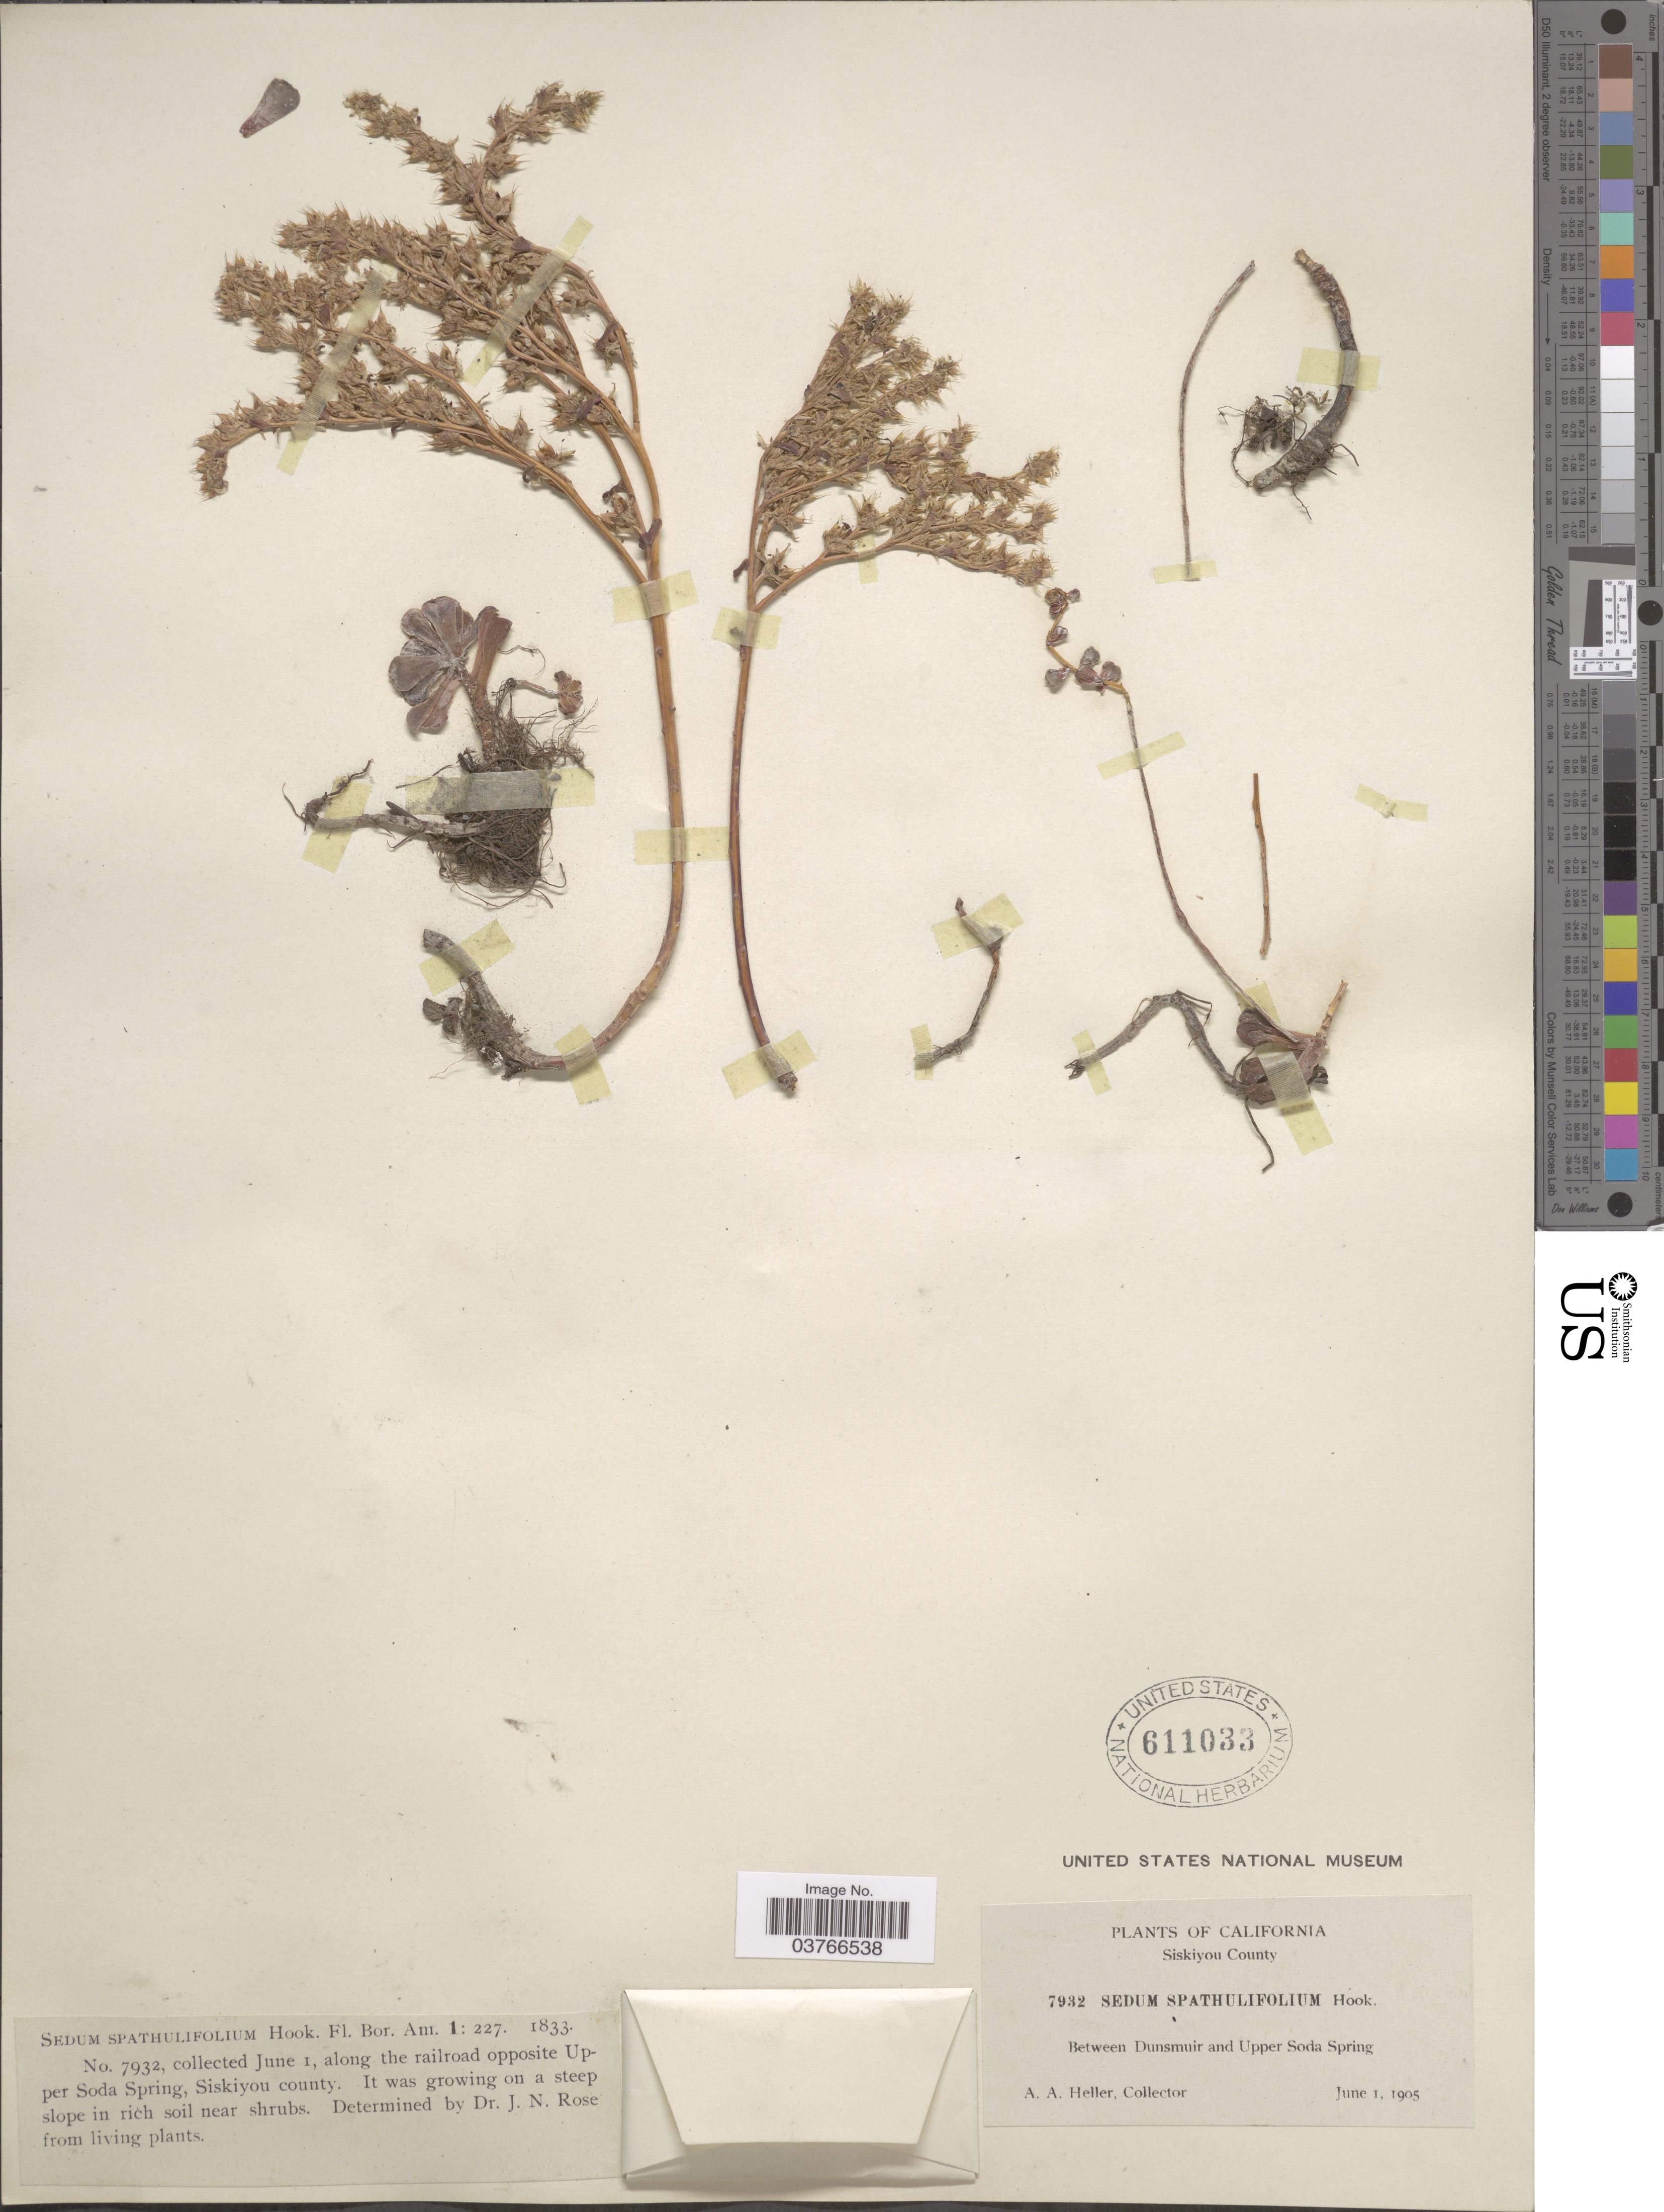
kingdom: Plantae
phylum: Tracheophyta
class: Magnoliopsida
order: Saxifragales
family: Crassulaceae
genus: Sedum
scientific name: Sedum spathulifolium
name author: Hook.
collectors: A. A. Heller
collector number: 7932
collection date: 1905-06-01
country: United States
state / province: California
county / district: Siskiyou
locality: Siskiyou County. Between Dansmuir and Upper Soda Spring. Along the railroad opposite Upper Soda Spring.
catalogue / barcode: US 611033